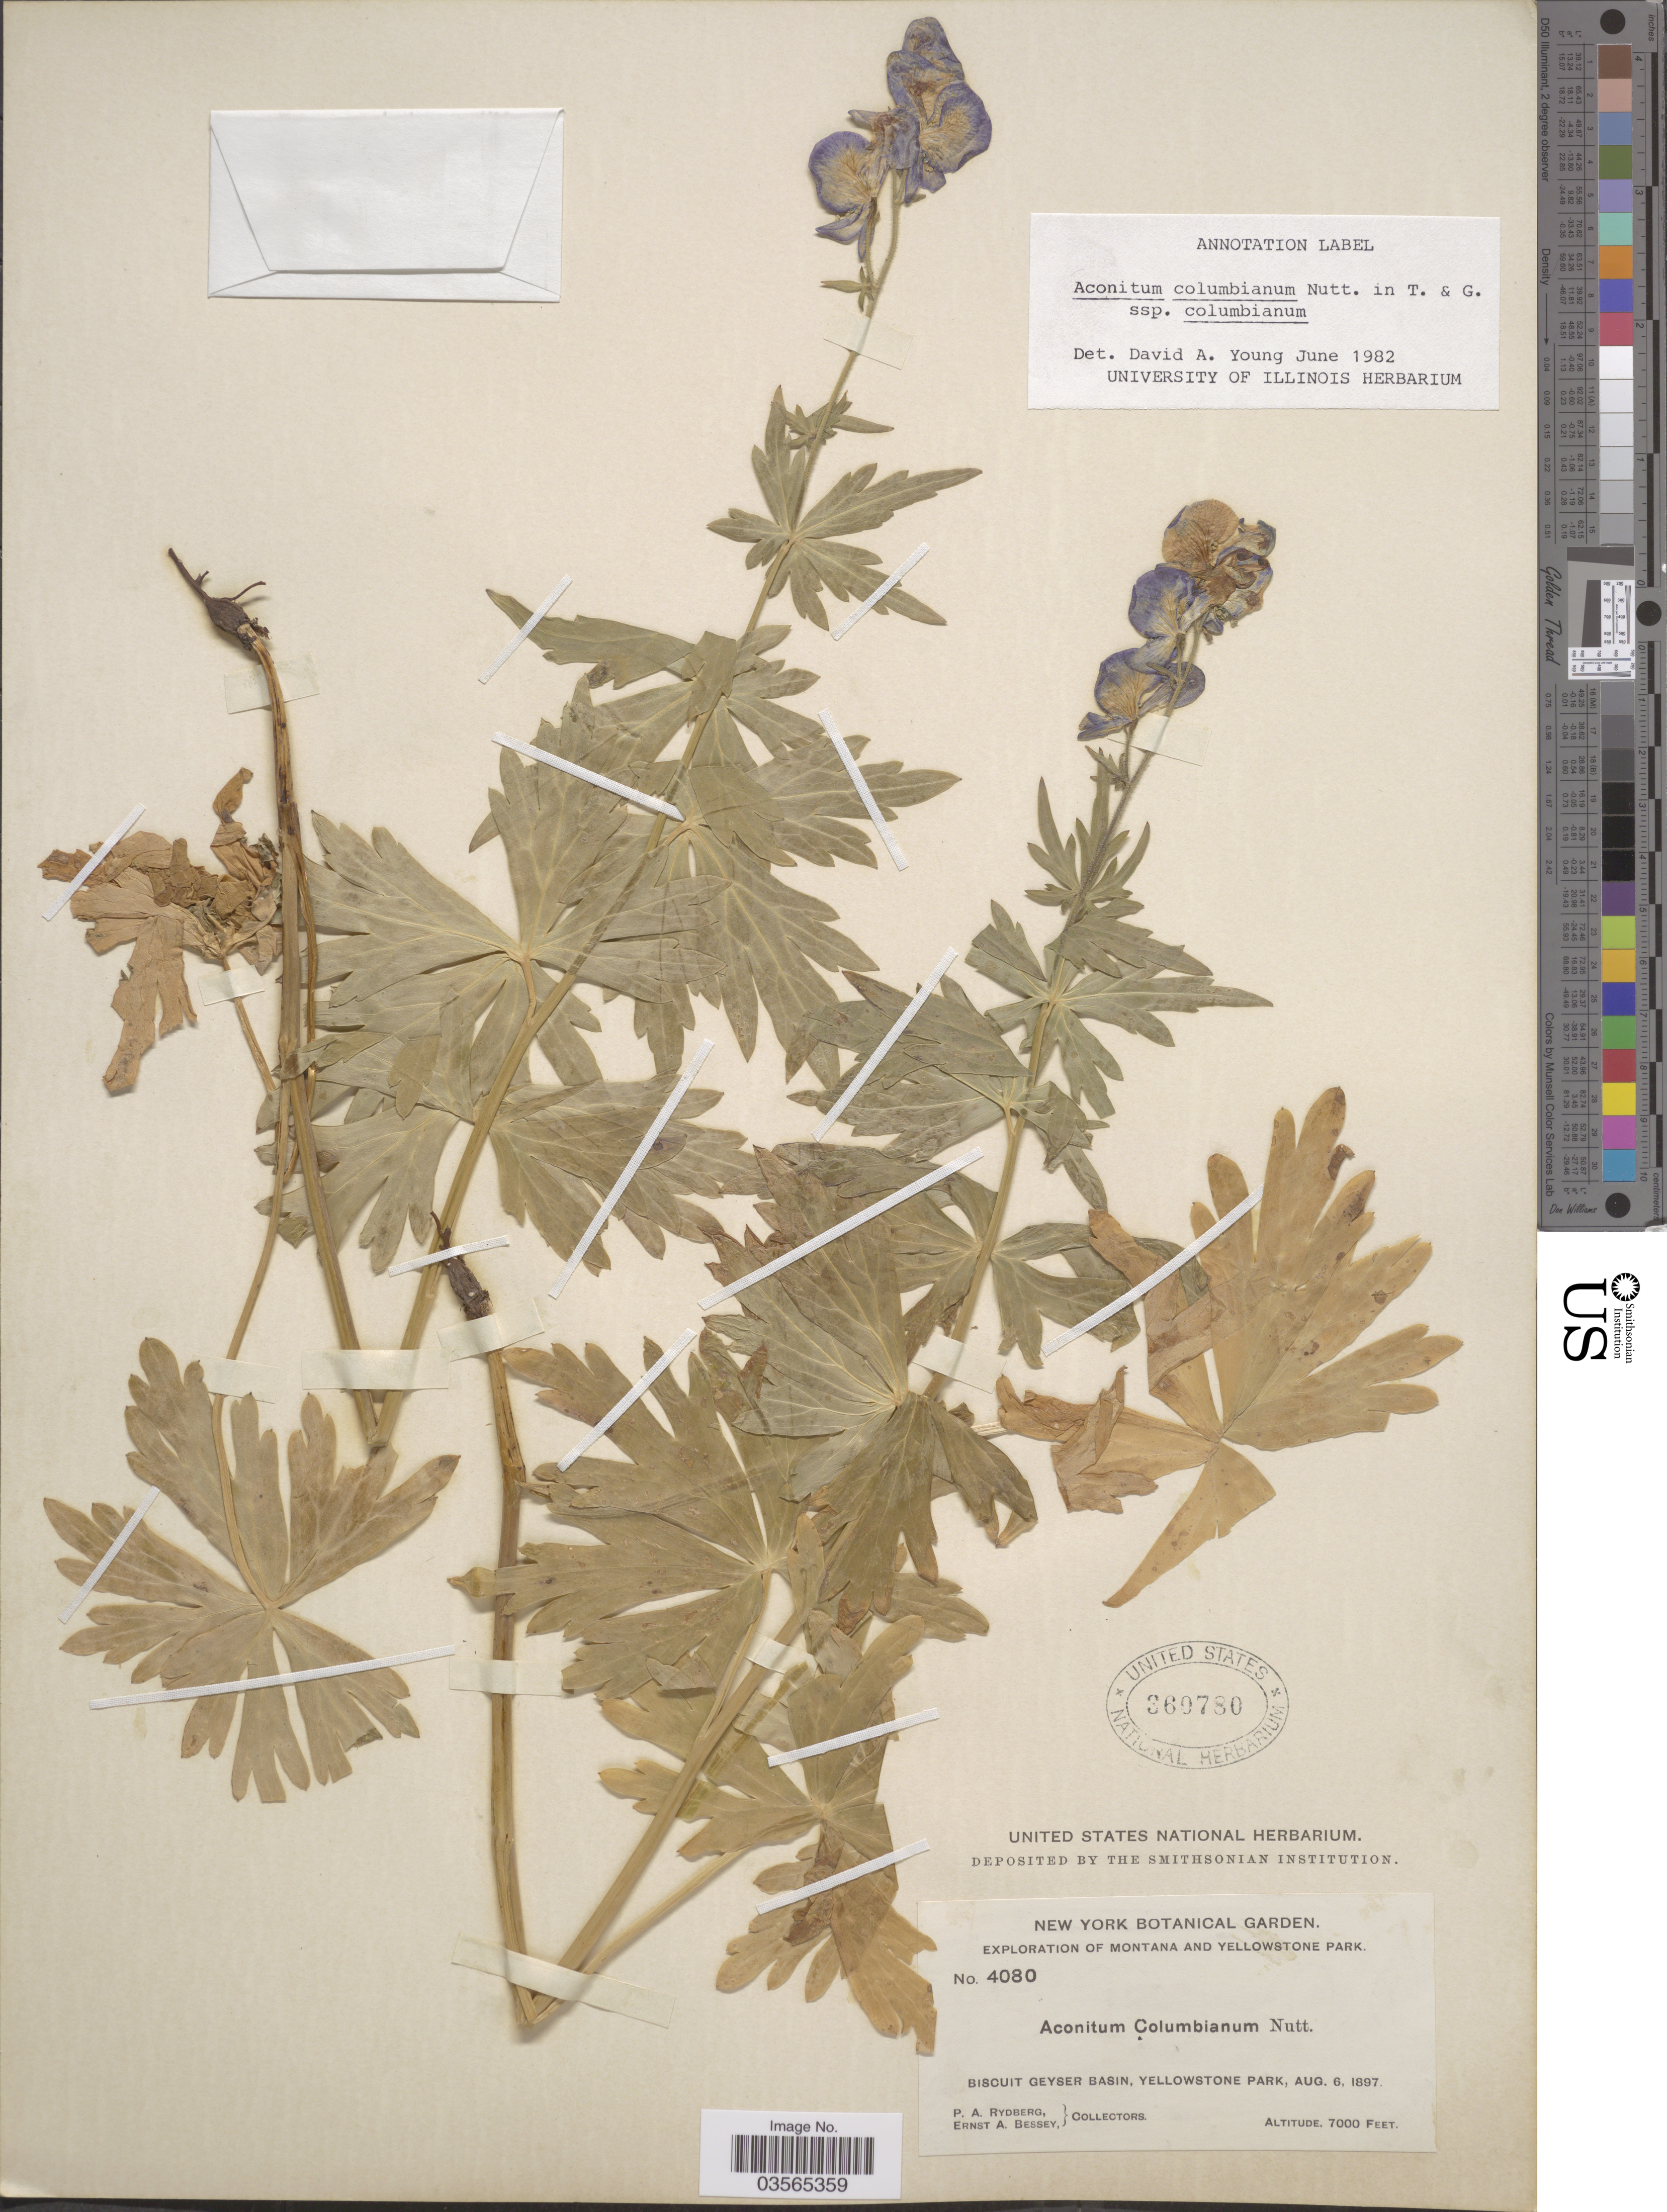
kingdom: Plantae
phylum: Tracheophyta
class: Magnoliopsida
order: Ranunculales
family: Ranunculaceae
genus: Aconitum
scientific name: Aconitum columbianum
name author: Nutt.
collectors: P. A. Rydberg & E. A. Bessey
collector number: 4080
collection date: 1897-08-06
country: United States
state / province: Montana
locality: Yellowstone Park. Biscuit Geyser Basin, Yellowstone Park.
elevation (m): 2134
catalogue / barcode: US 360780